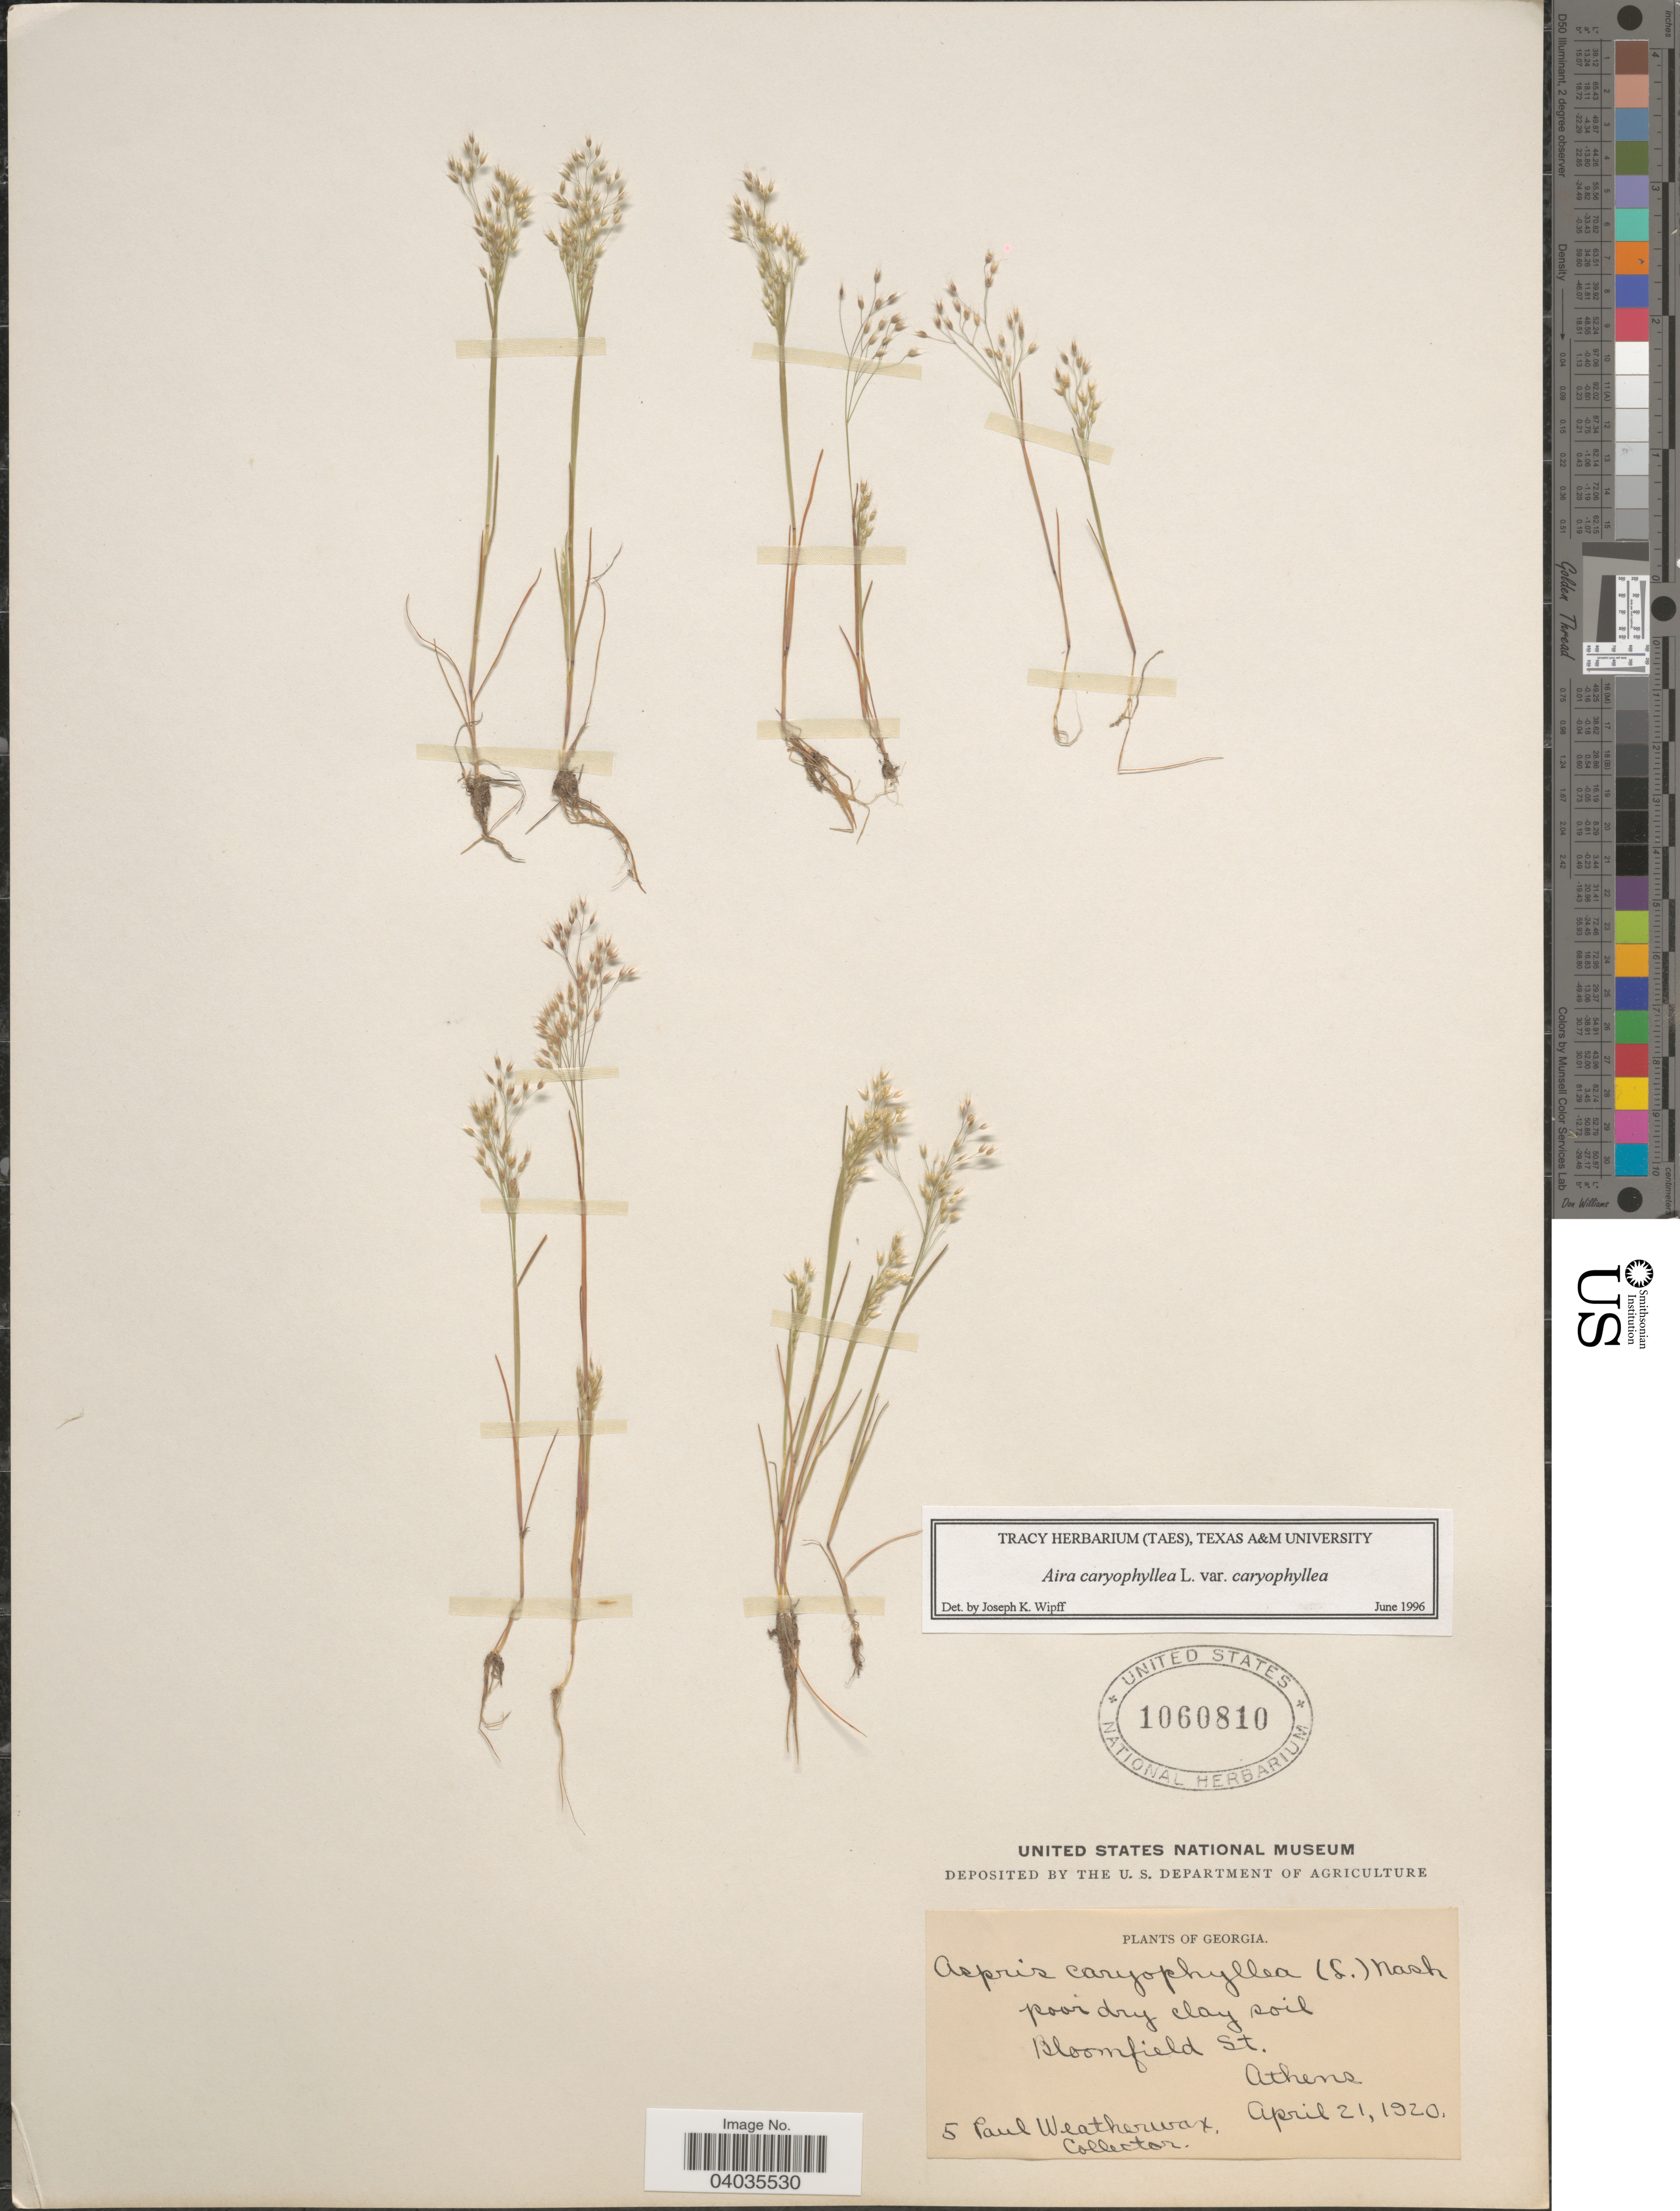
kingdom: Plantae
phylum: Tracheophyta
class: Liliopsida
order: Poales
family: Poaceae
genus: Aira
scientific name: Aira caryophyllea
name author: L.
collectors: P. Weatherwax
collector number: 5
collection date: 1920-04-21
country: United States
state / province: Georgia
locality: Bloomfield St. Athens.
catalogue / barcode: US 1060810